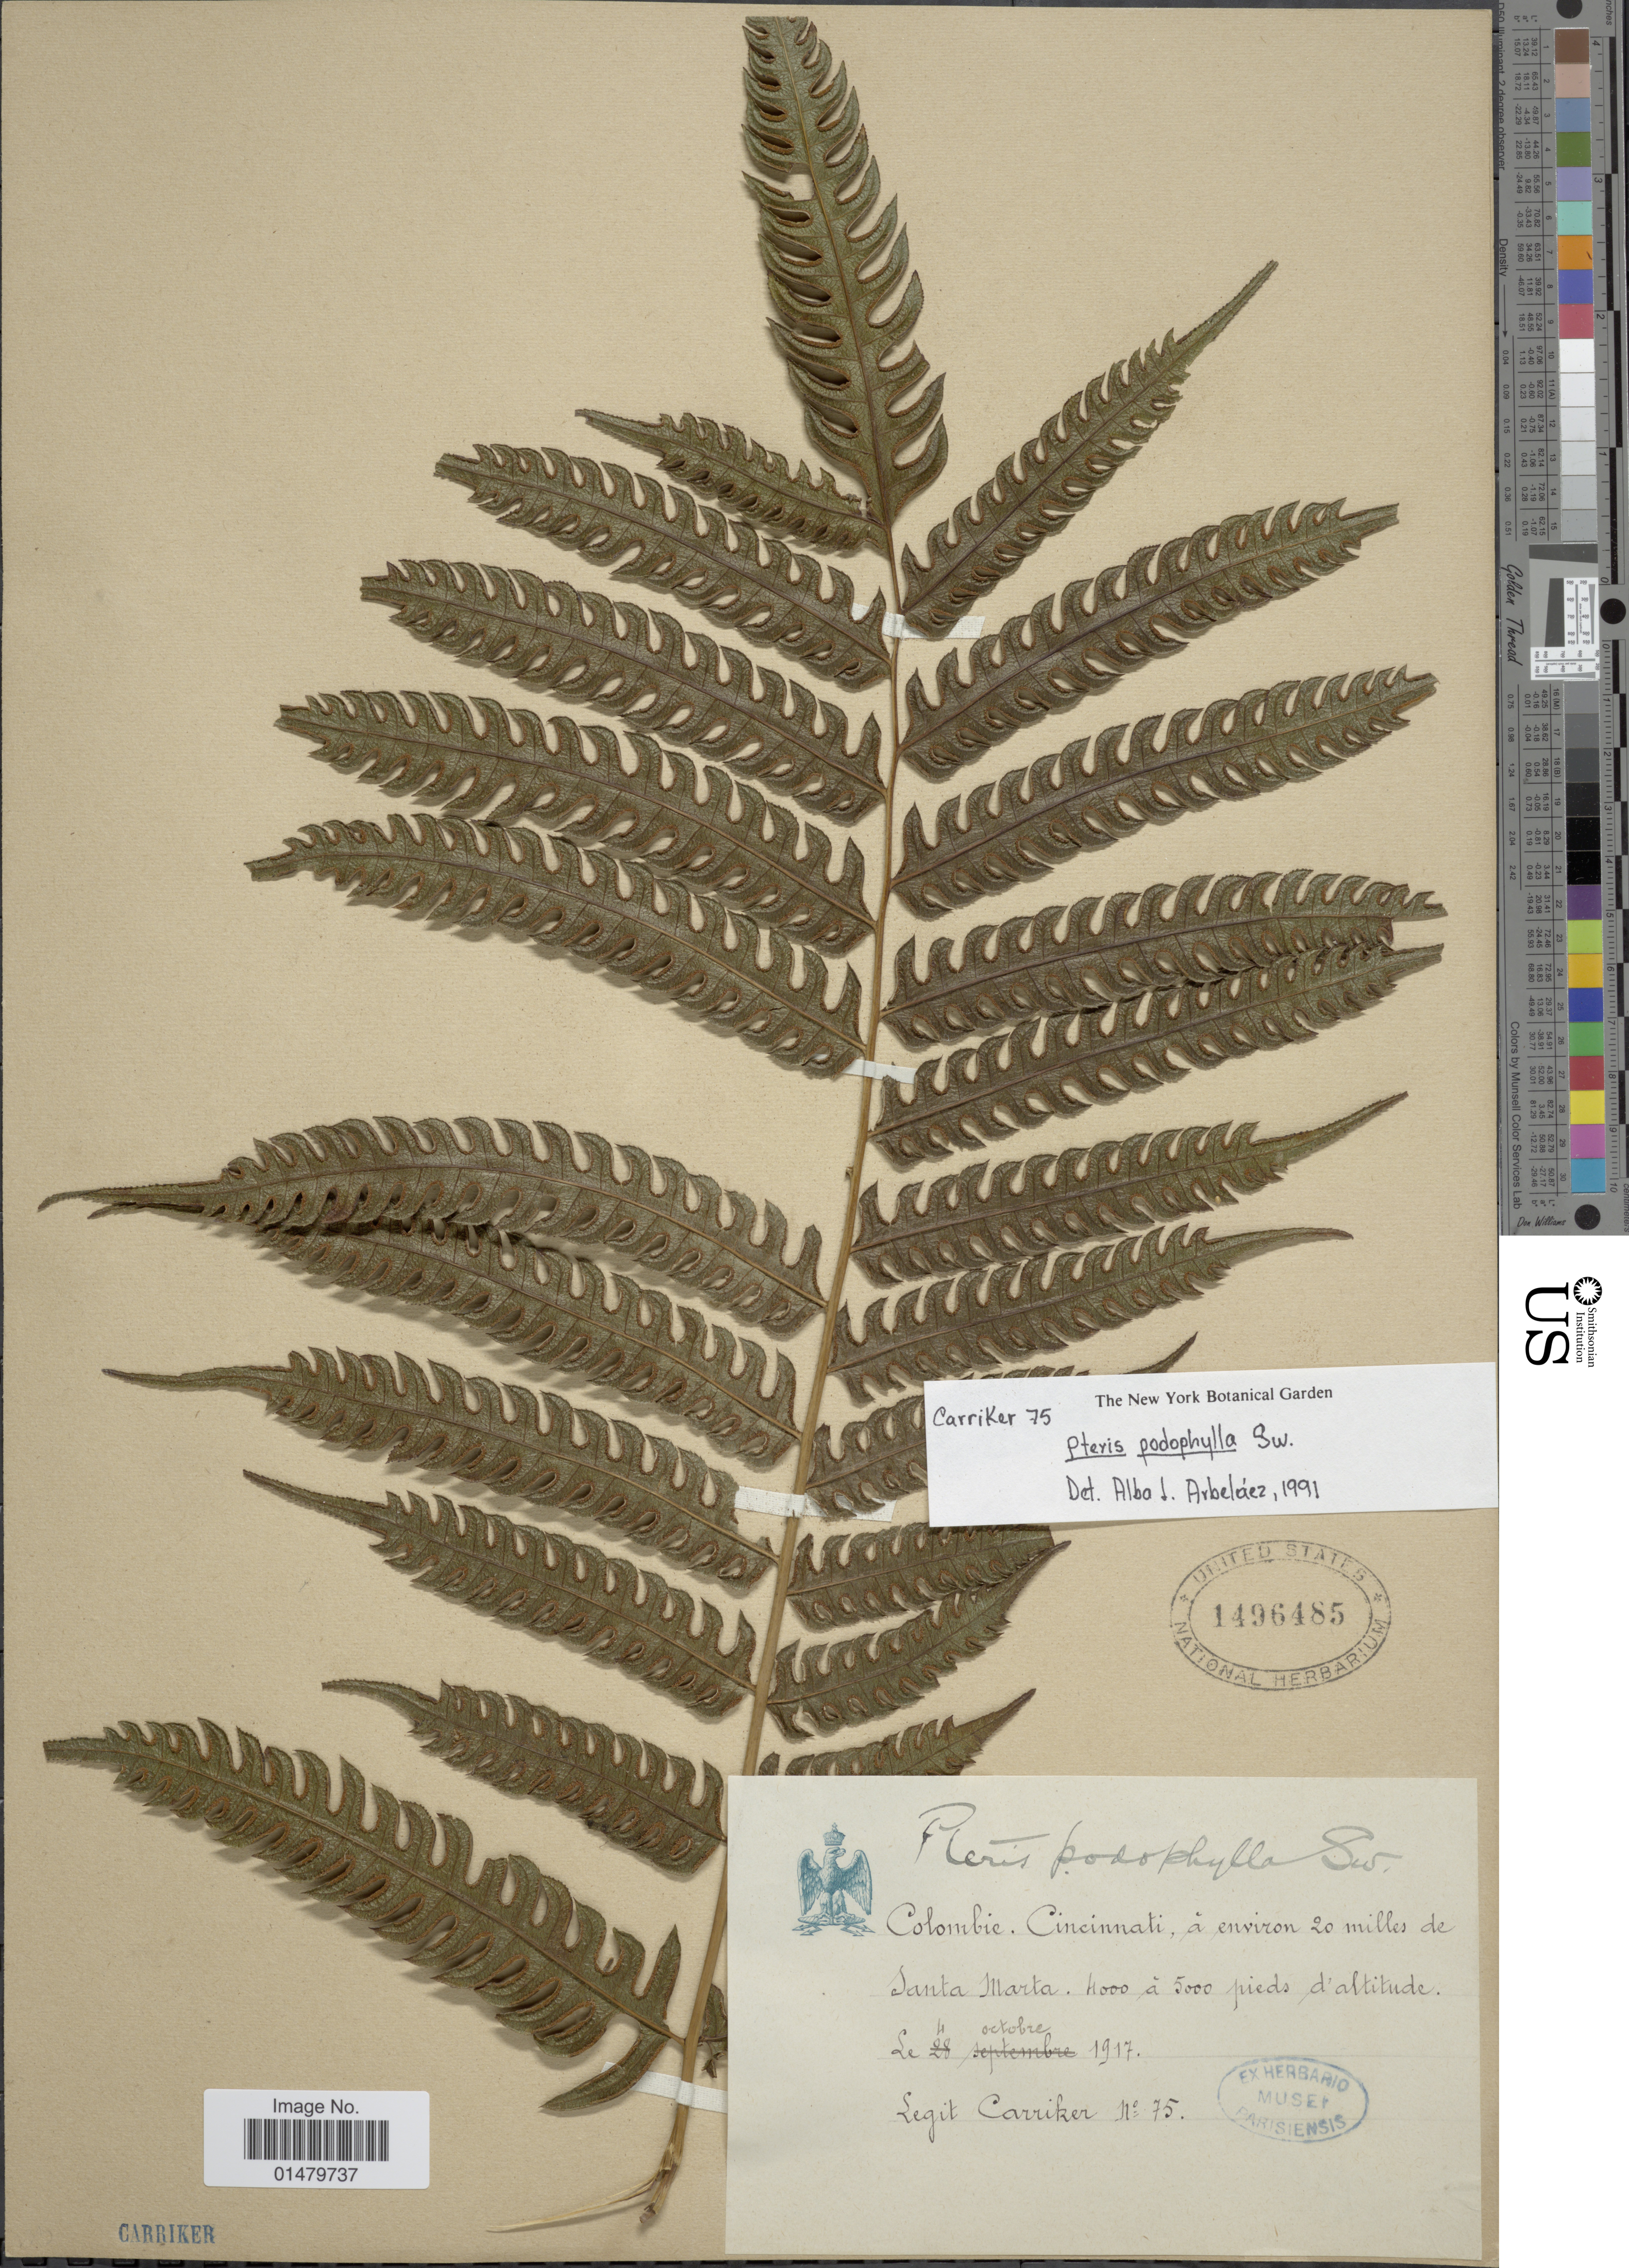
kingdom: Plantae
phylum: Tracheophyta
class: Polypodiopsida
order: Polypodiales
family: Pteridaceae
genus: Pteris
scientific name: Pteris podophylla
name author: Sw.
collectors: Carriker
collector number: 75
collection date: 1917-10-04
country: Colombia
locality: Colombie> Cincinnati, a environ 20 milles de Santa Marta.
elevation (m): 1524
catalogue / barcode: US 1496485